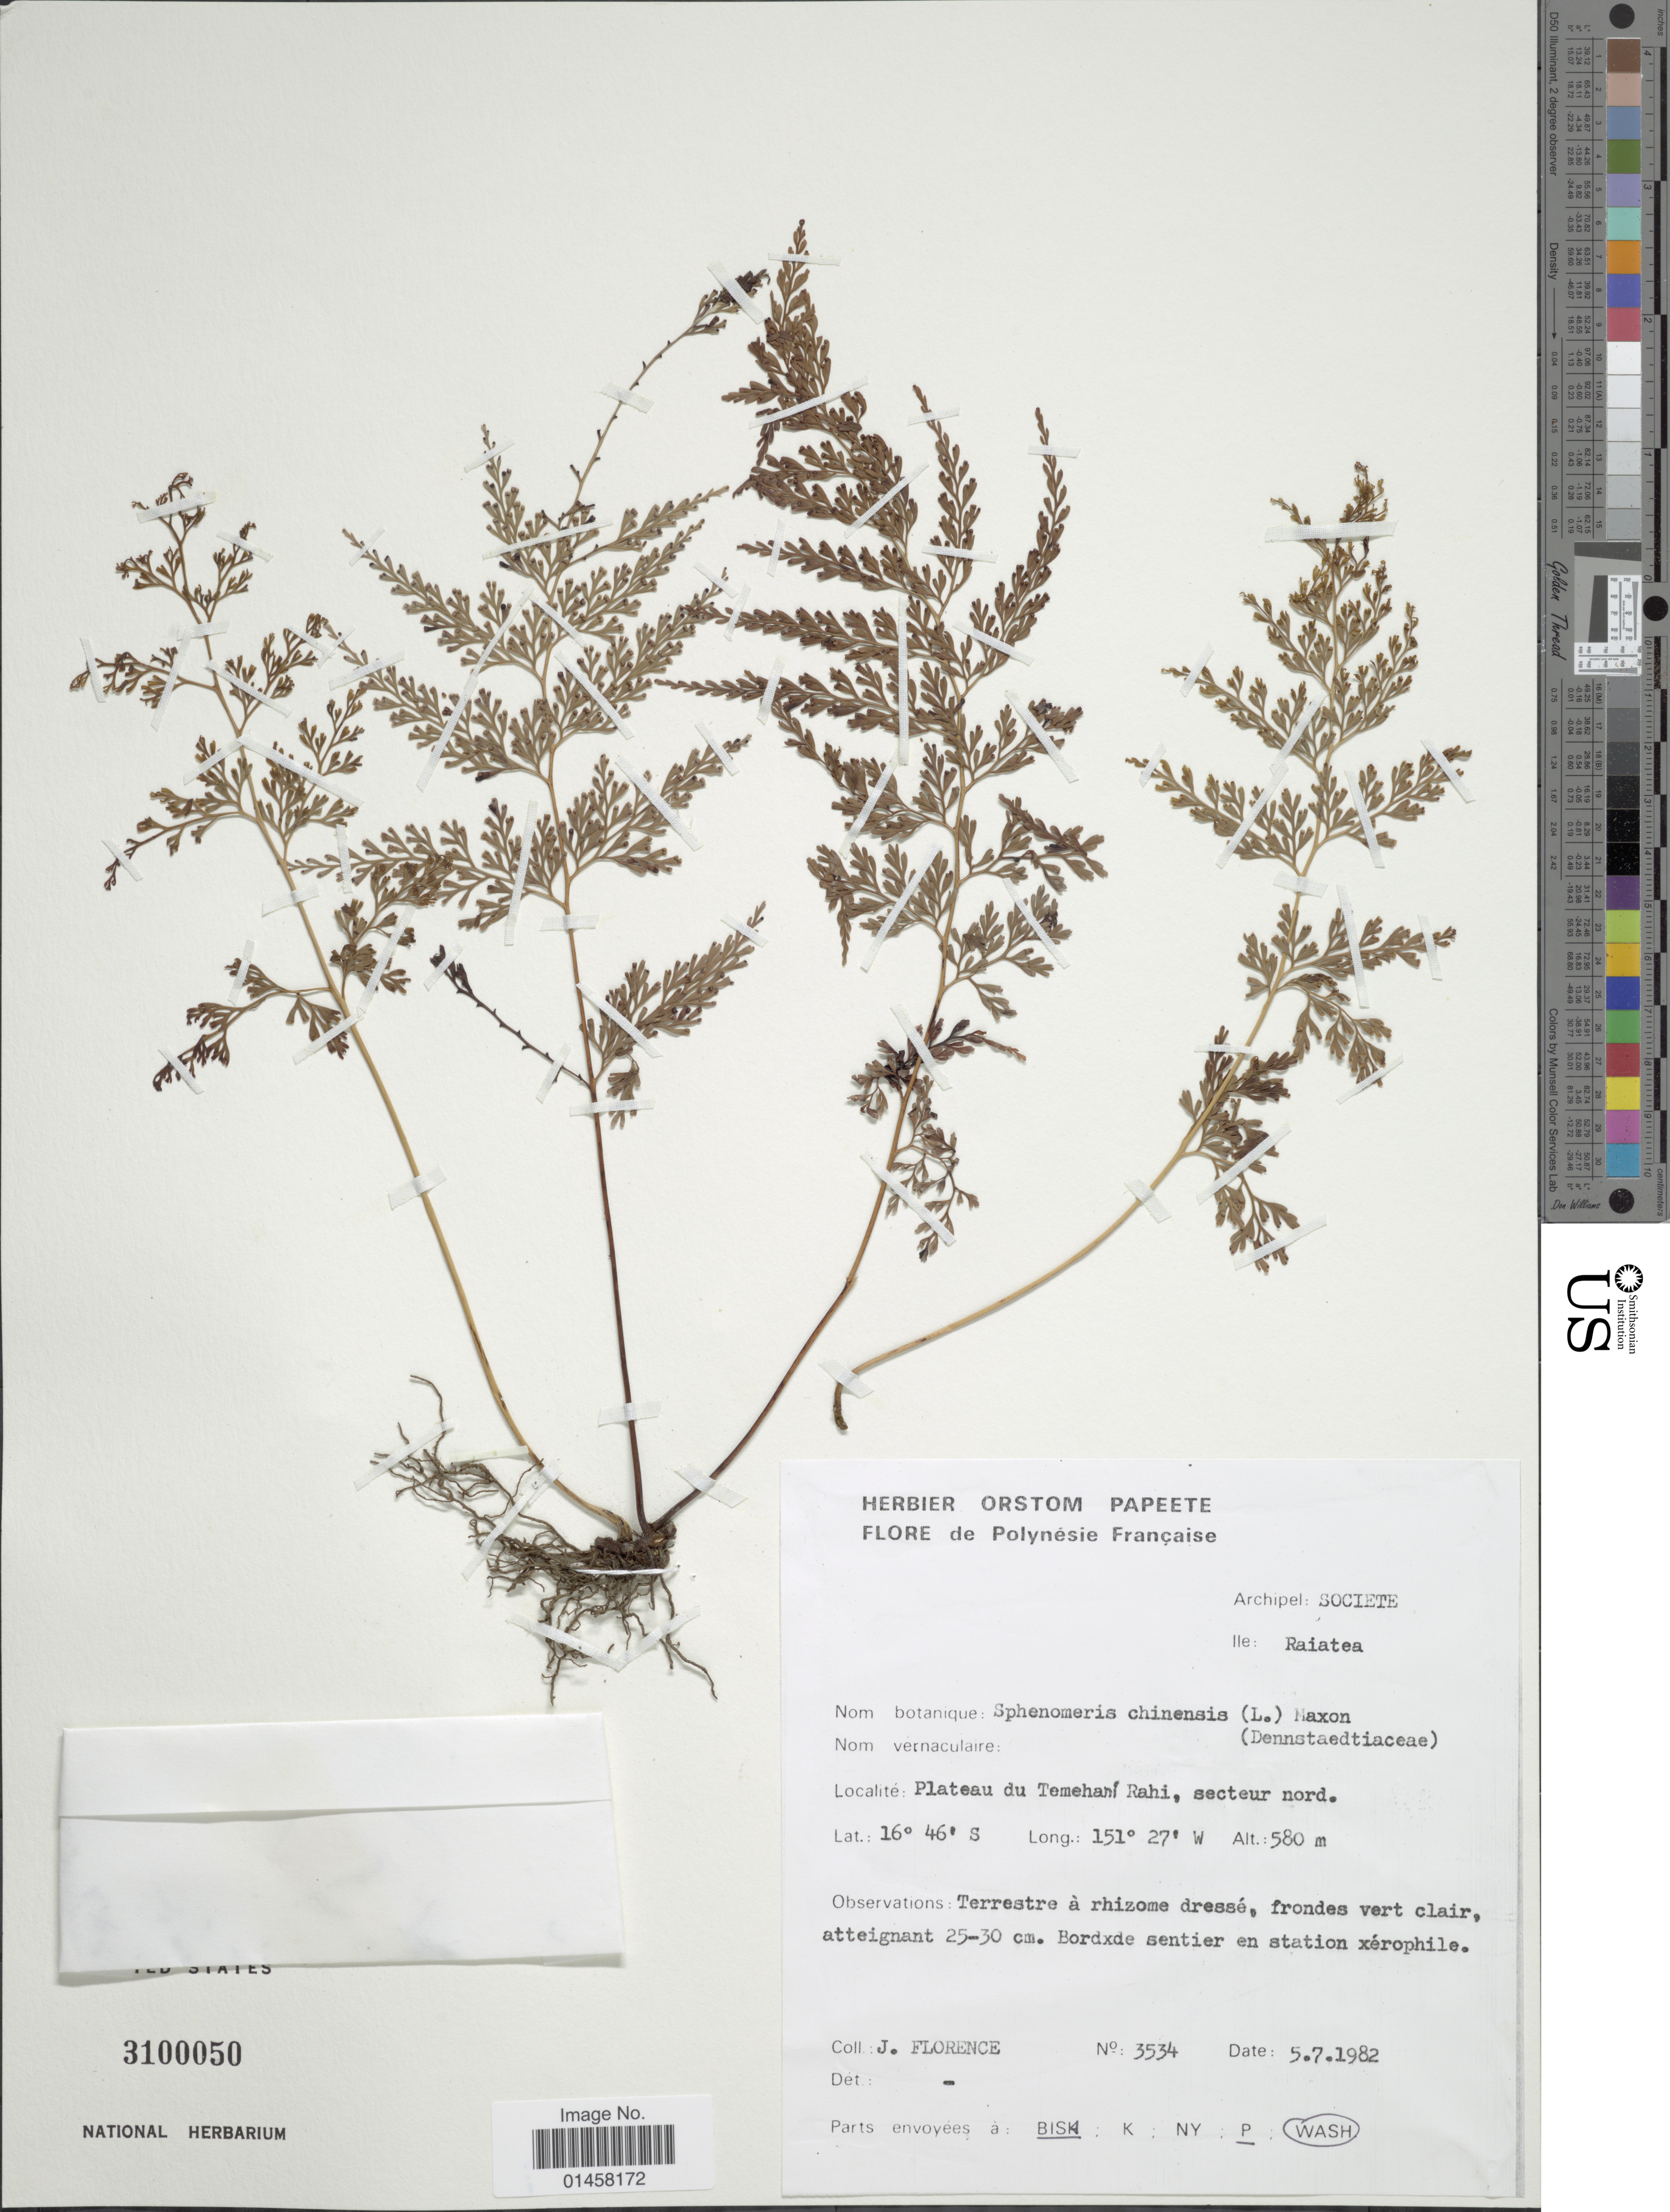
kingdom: Plantae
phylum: Tracheophyta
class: Polypodiopsida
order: Polypodiales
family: Lindsaeaceae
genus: Sphenomeris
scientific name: Sphenomeris chinensis var. chinensis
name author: (L.) Maxon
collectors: J. Florence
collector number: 3534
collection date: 1982-07-05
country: French Polynesia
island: Raiatea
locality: Societe, Raiatea. Plateau du Temehaní Rahi, Secteur Nord.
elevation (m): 580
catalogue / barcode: US 3100050